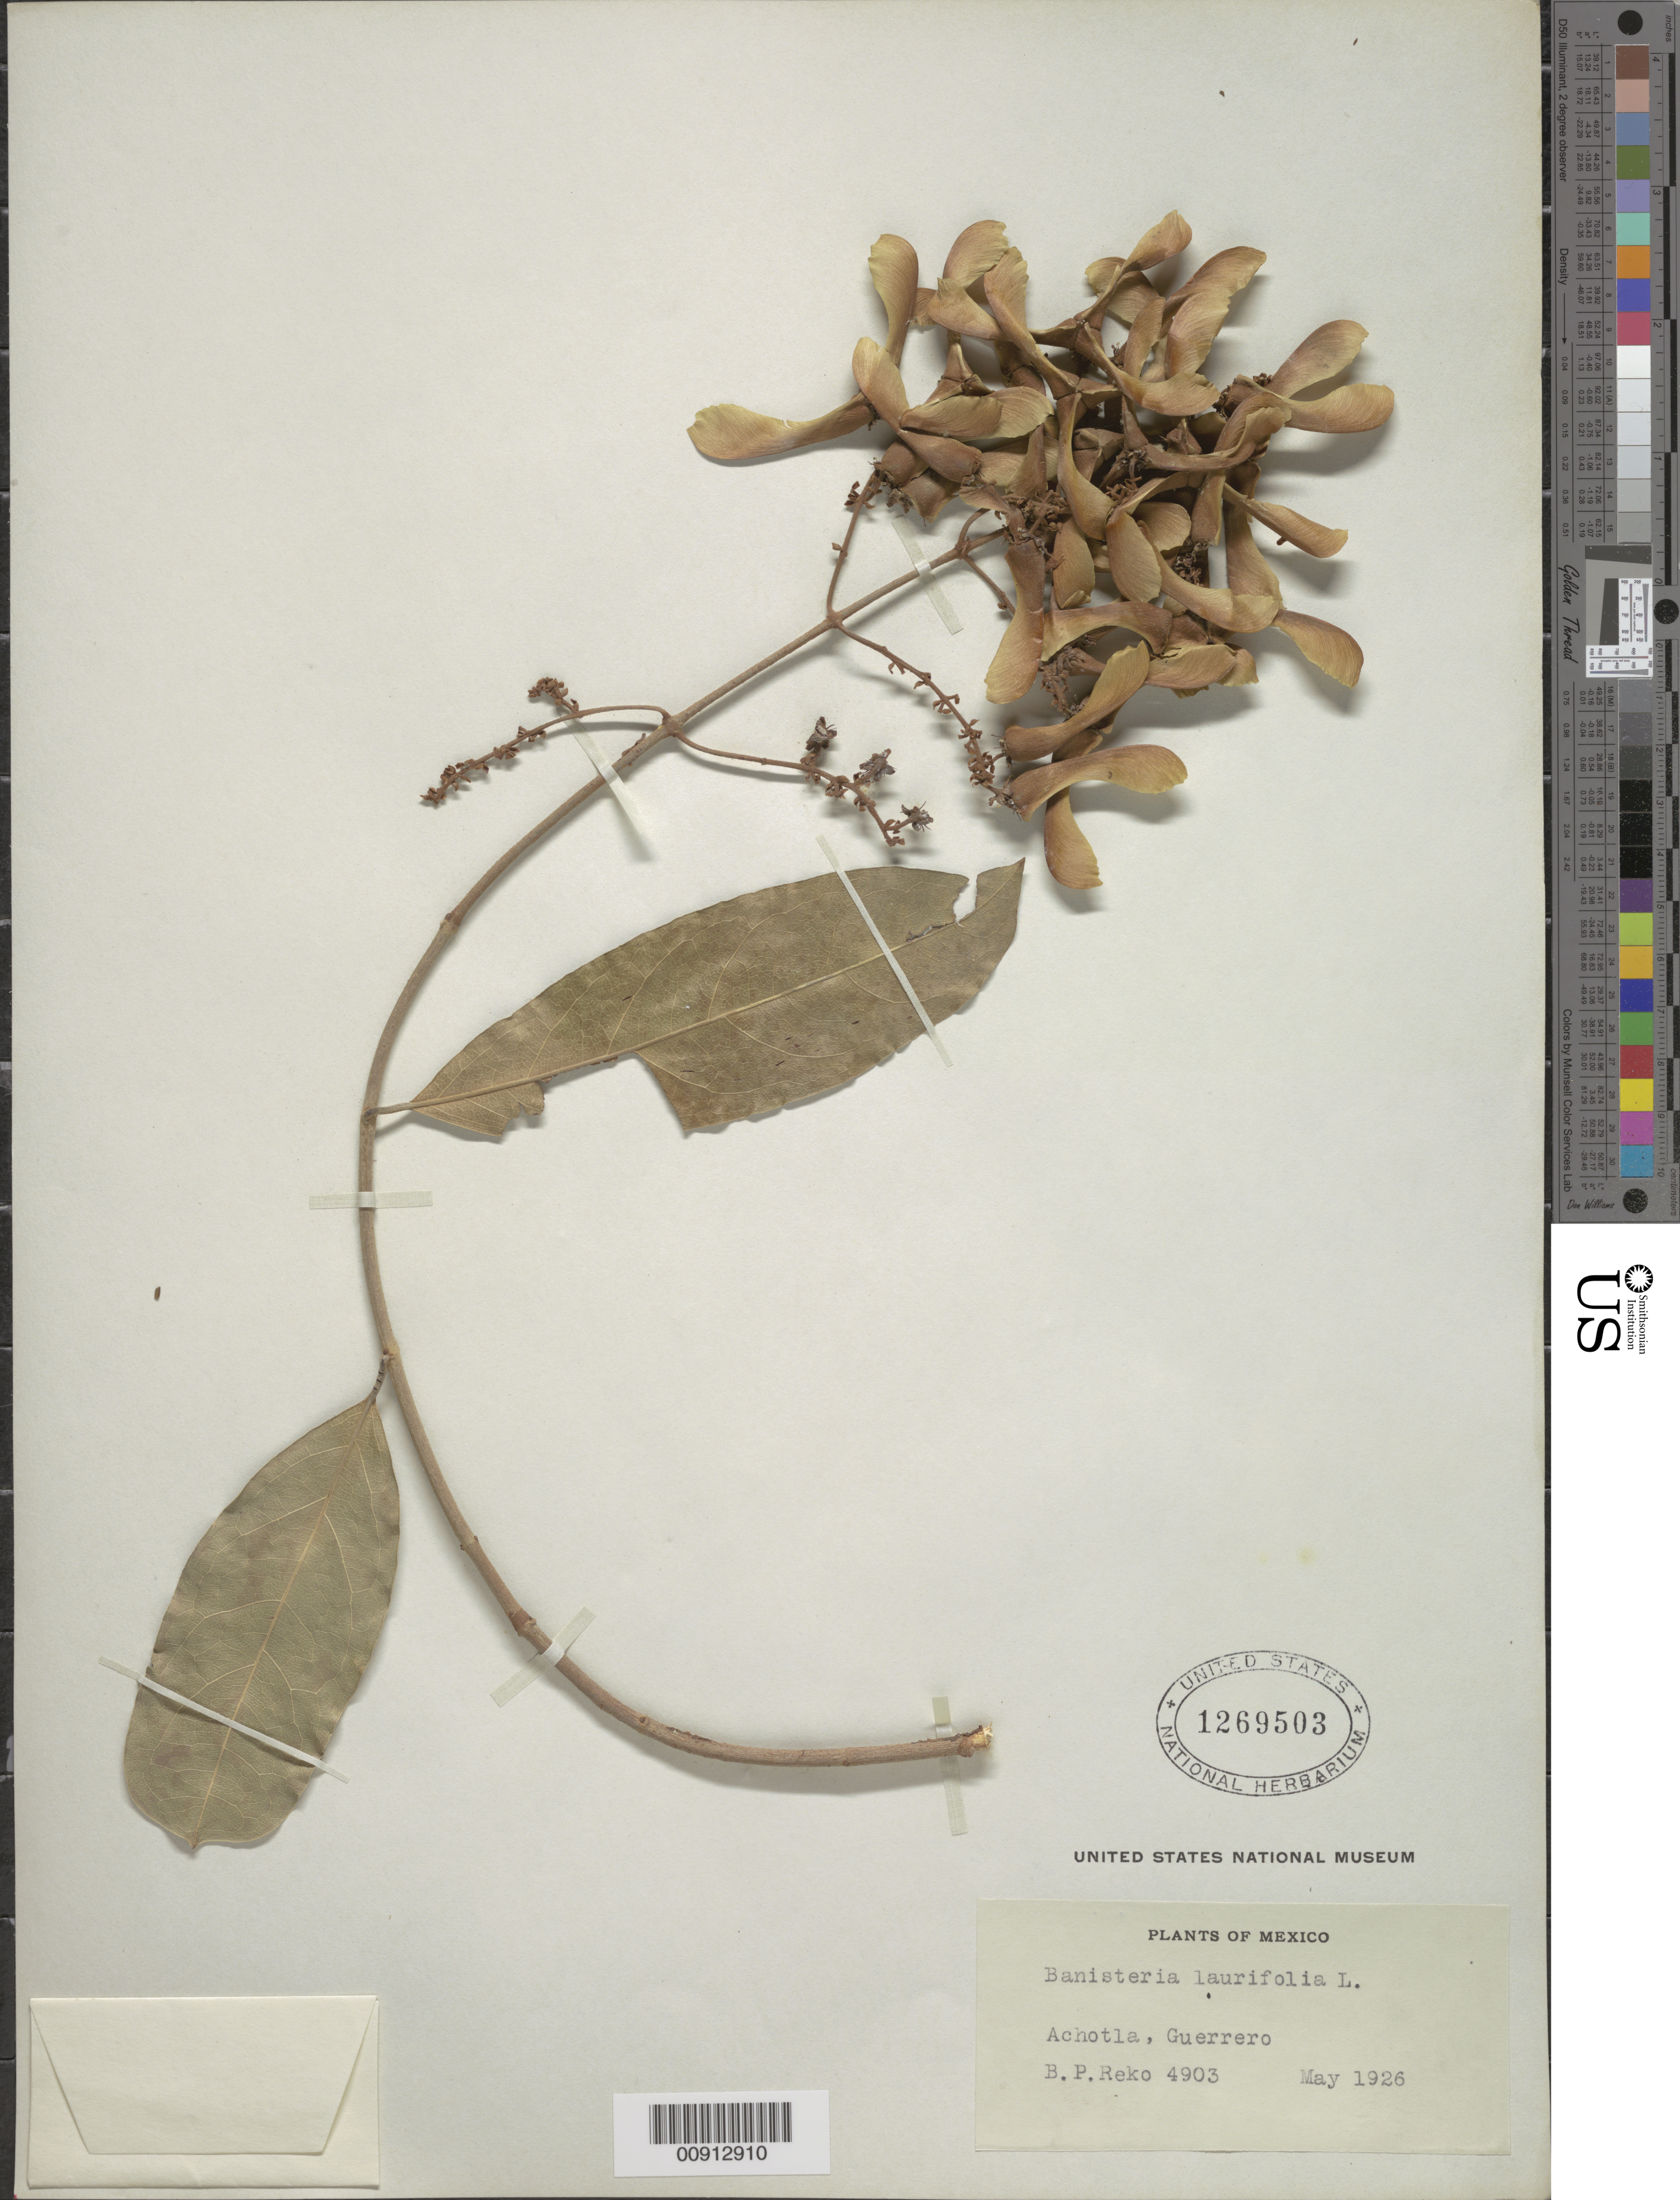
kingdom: Plantae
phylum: Tracheophyta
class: Magnoliopsida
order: Malpighiales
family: Malpighiaceae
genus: Heteropterys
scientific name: Heteropterys laurifolia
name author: (L.) A. Juss.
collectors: B. P. Reko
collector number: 4903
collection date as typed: May 1926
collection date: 1926-05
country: Mexico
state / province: Guerrero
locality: Achotla, Guerrero.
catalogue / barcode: US 1269503